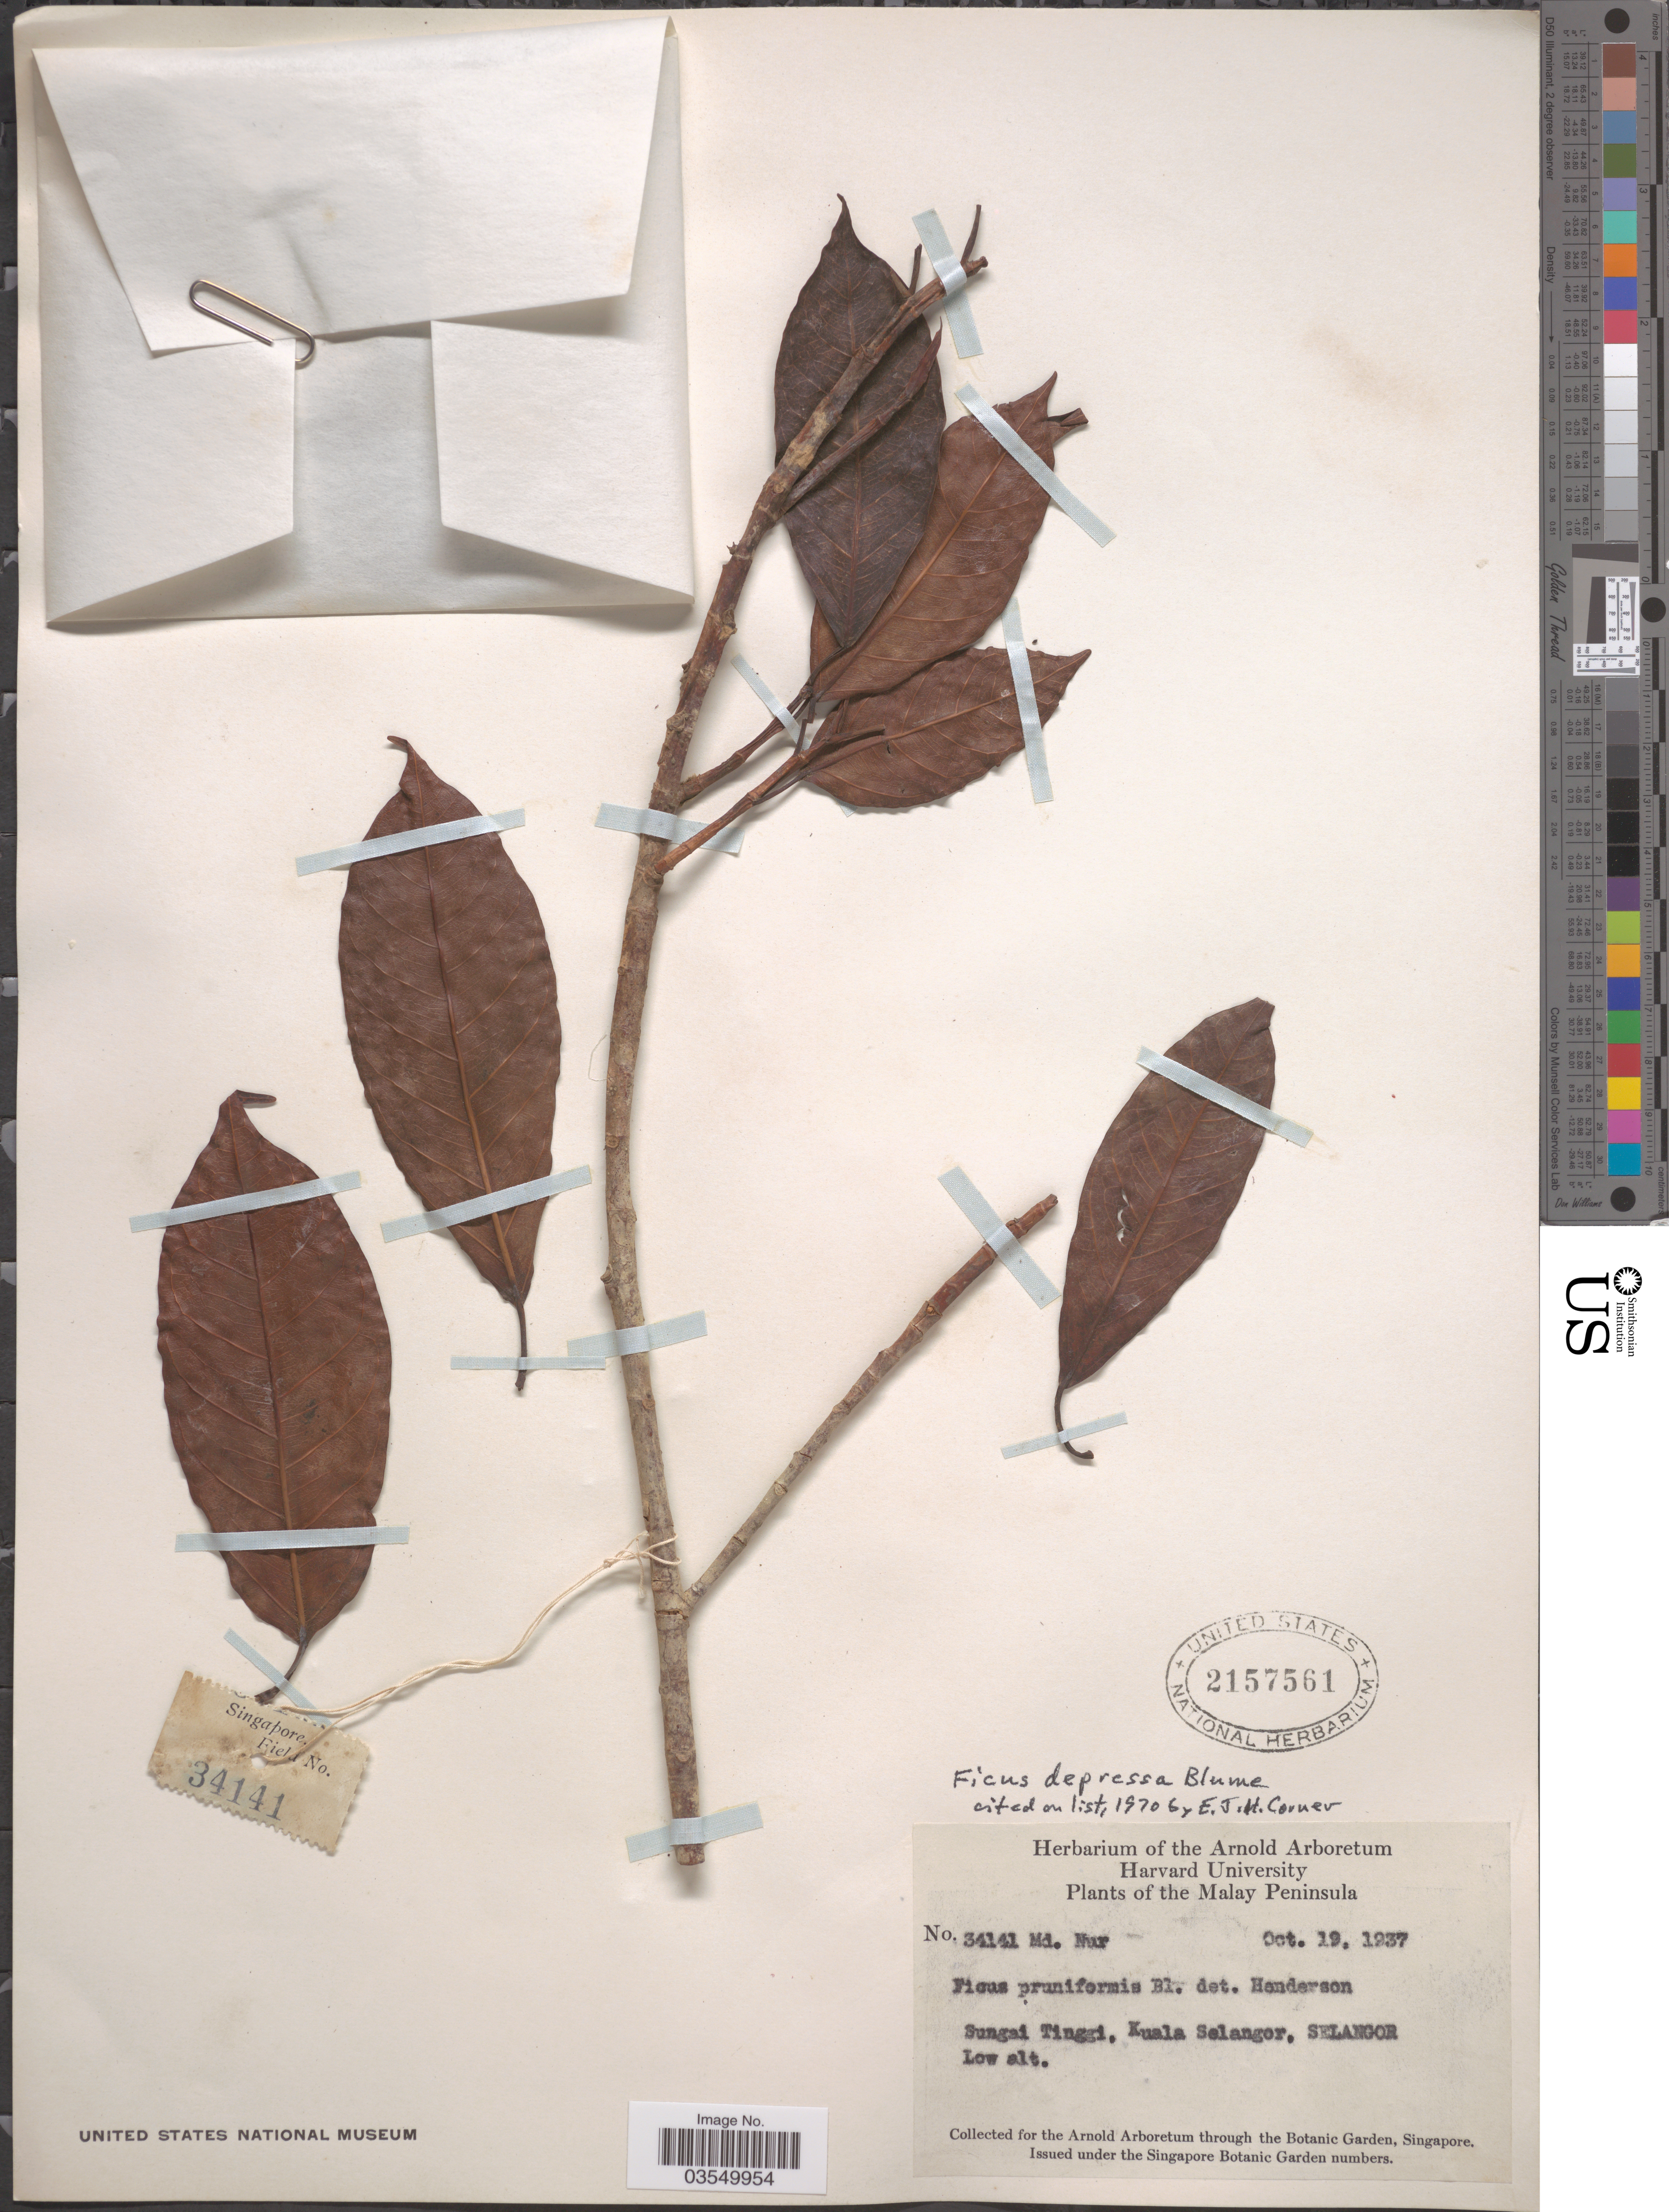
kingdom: Plantae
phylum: Tracheophyta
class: Magnoliopsida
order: Rosales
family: Moraceae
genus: Ficus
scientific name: Ficus depressa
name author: Blume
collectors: M. Nur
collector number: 34141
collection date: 1937-10-19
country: Malaysia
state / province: Selangor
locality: Malay Peninsula. Sungai Tinggi, Kuala Selangor.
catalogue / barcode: US 2157561